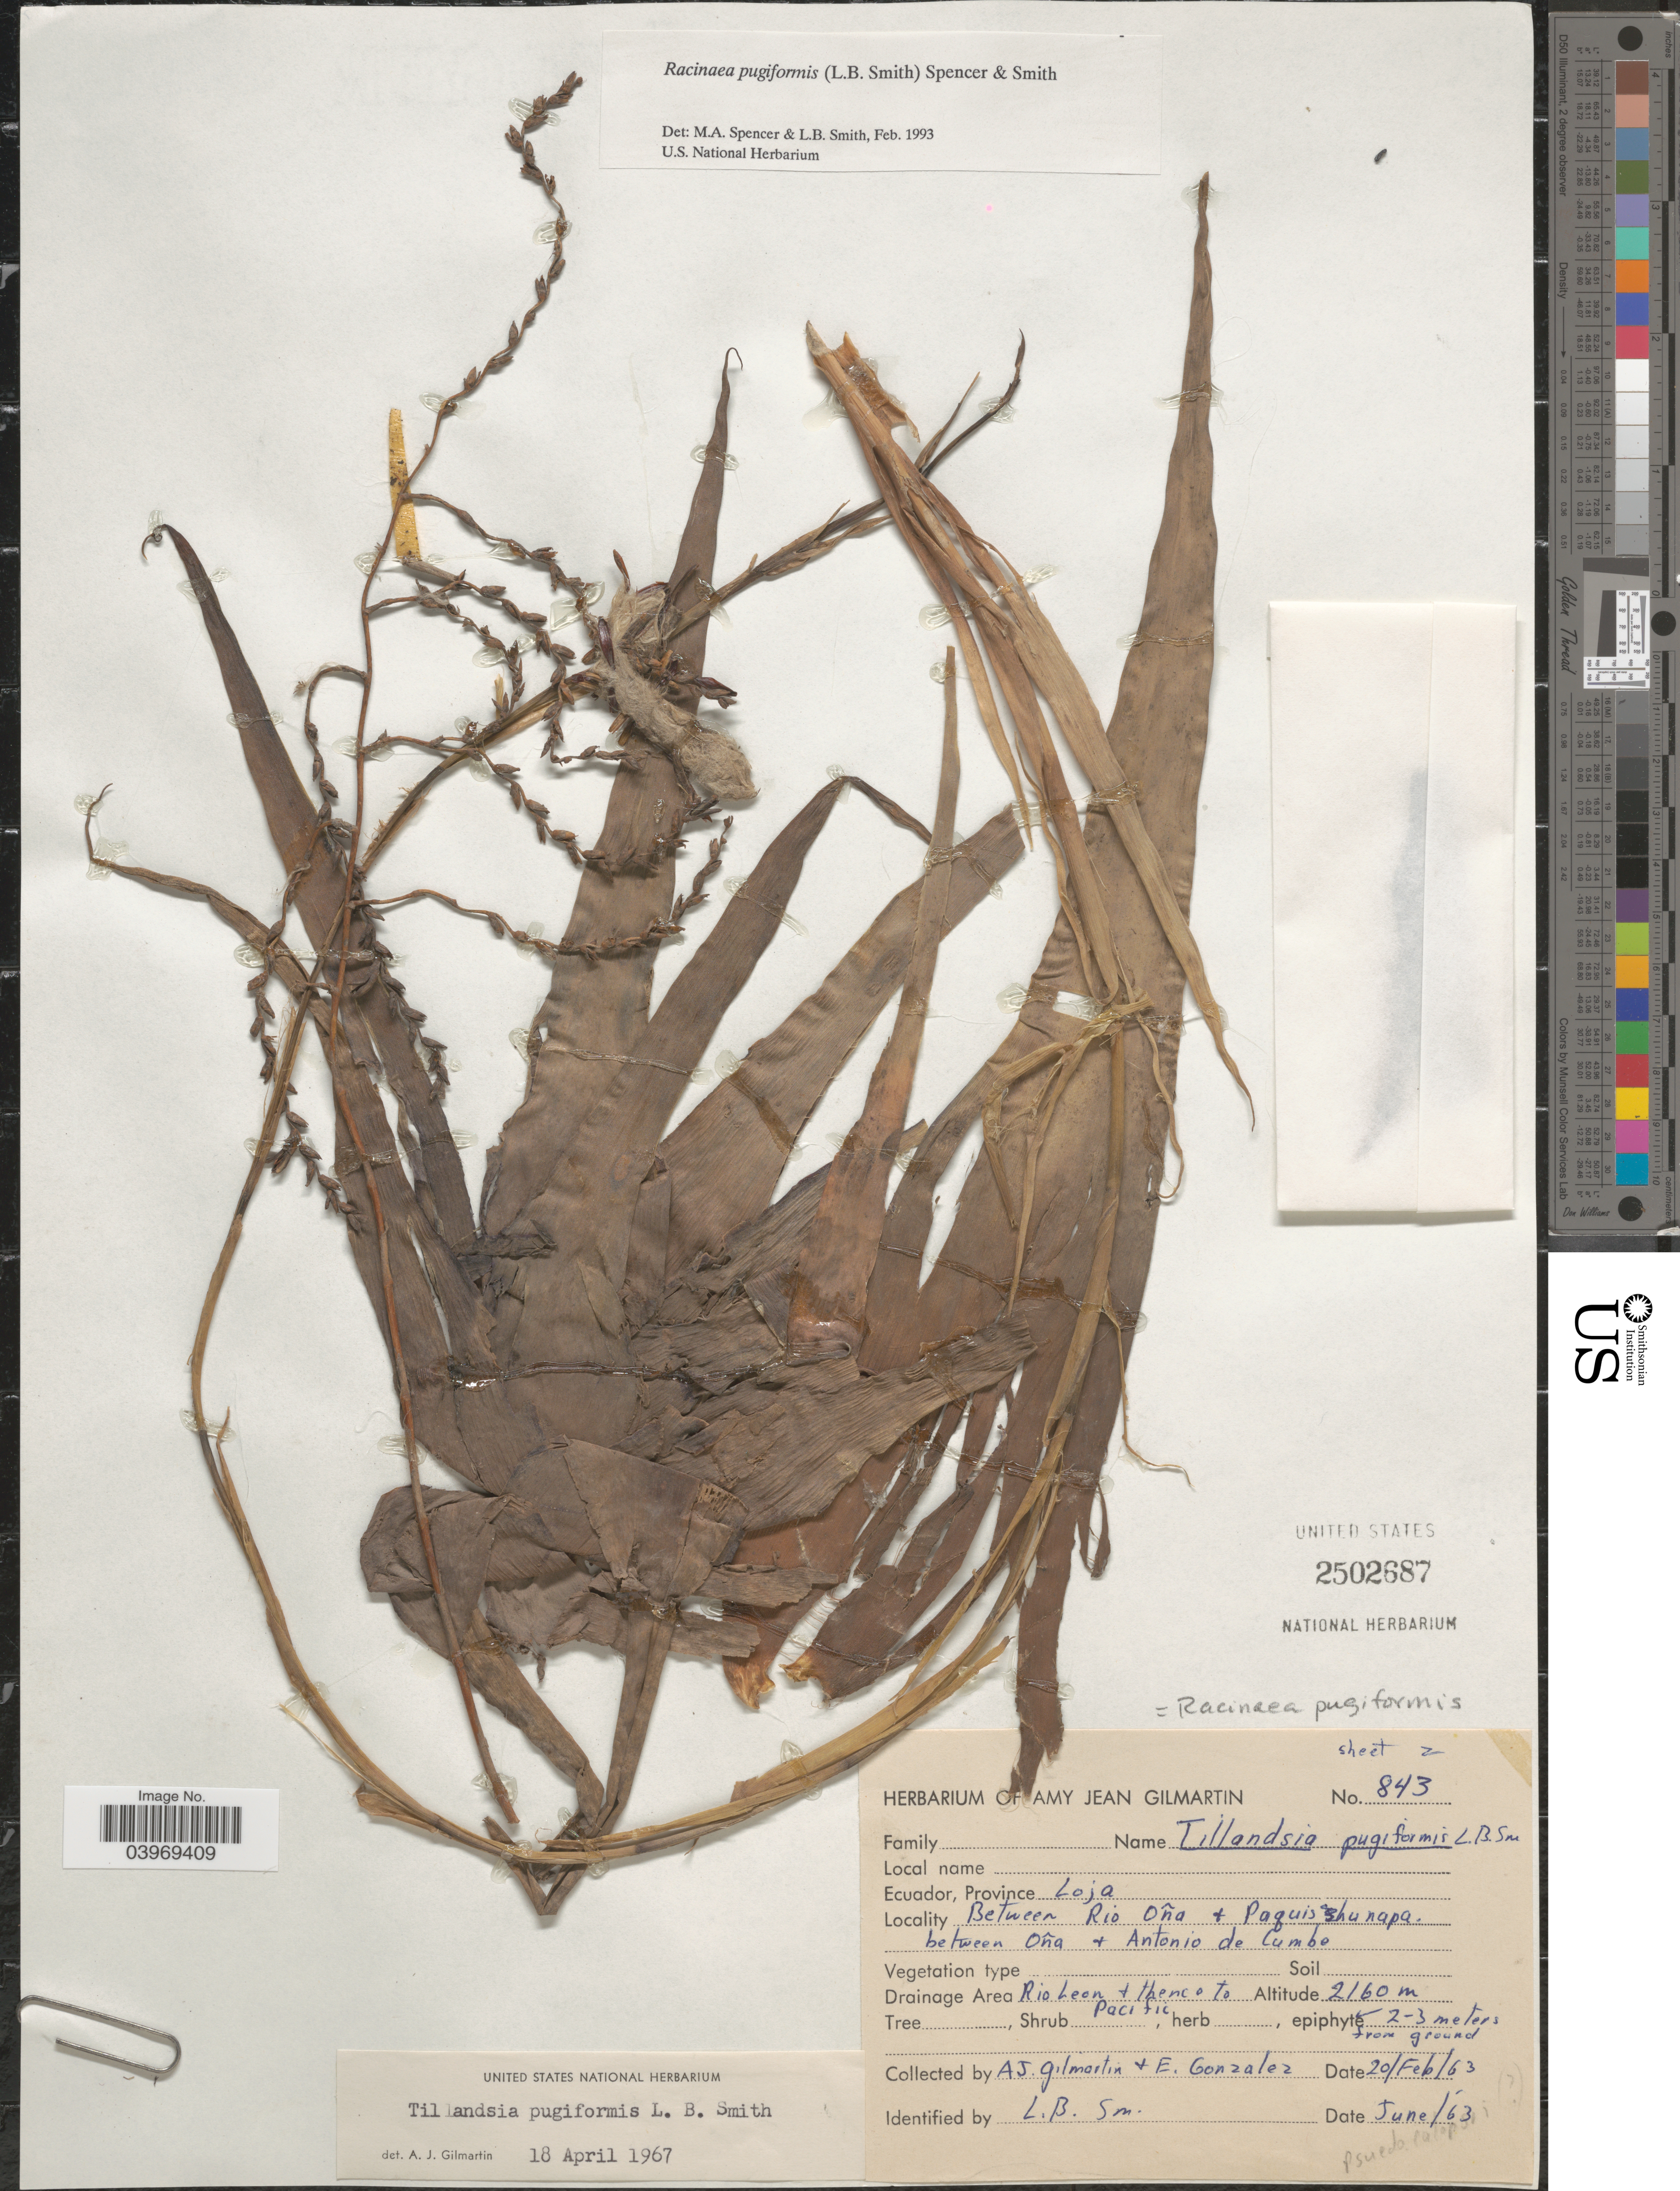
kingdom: Plantae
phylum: Tracheophyta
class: Liliopsida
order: Poales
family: Bromeliaceae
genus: Racinaea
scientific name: Racinaea pugiformis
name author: (L.B. Sm.) M.A. Spencer & L.B. Sm.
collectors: A. J. Gilmartin & E. Gonzalez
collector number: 843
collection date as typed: Transcribed d/m/y: 20/2/63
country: Ecuador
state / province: Loja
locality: Between Rio Oña & Paguishunapa. between Oña & Antonio de Cumbe. Drainage Area Rio Leon & thenco [interpreted] to Pacific.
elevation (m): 2160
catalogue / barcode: US 2502687